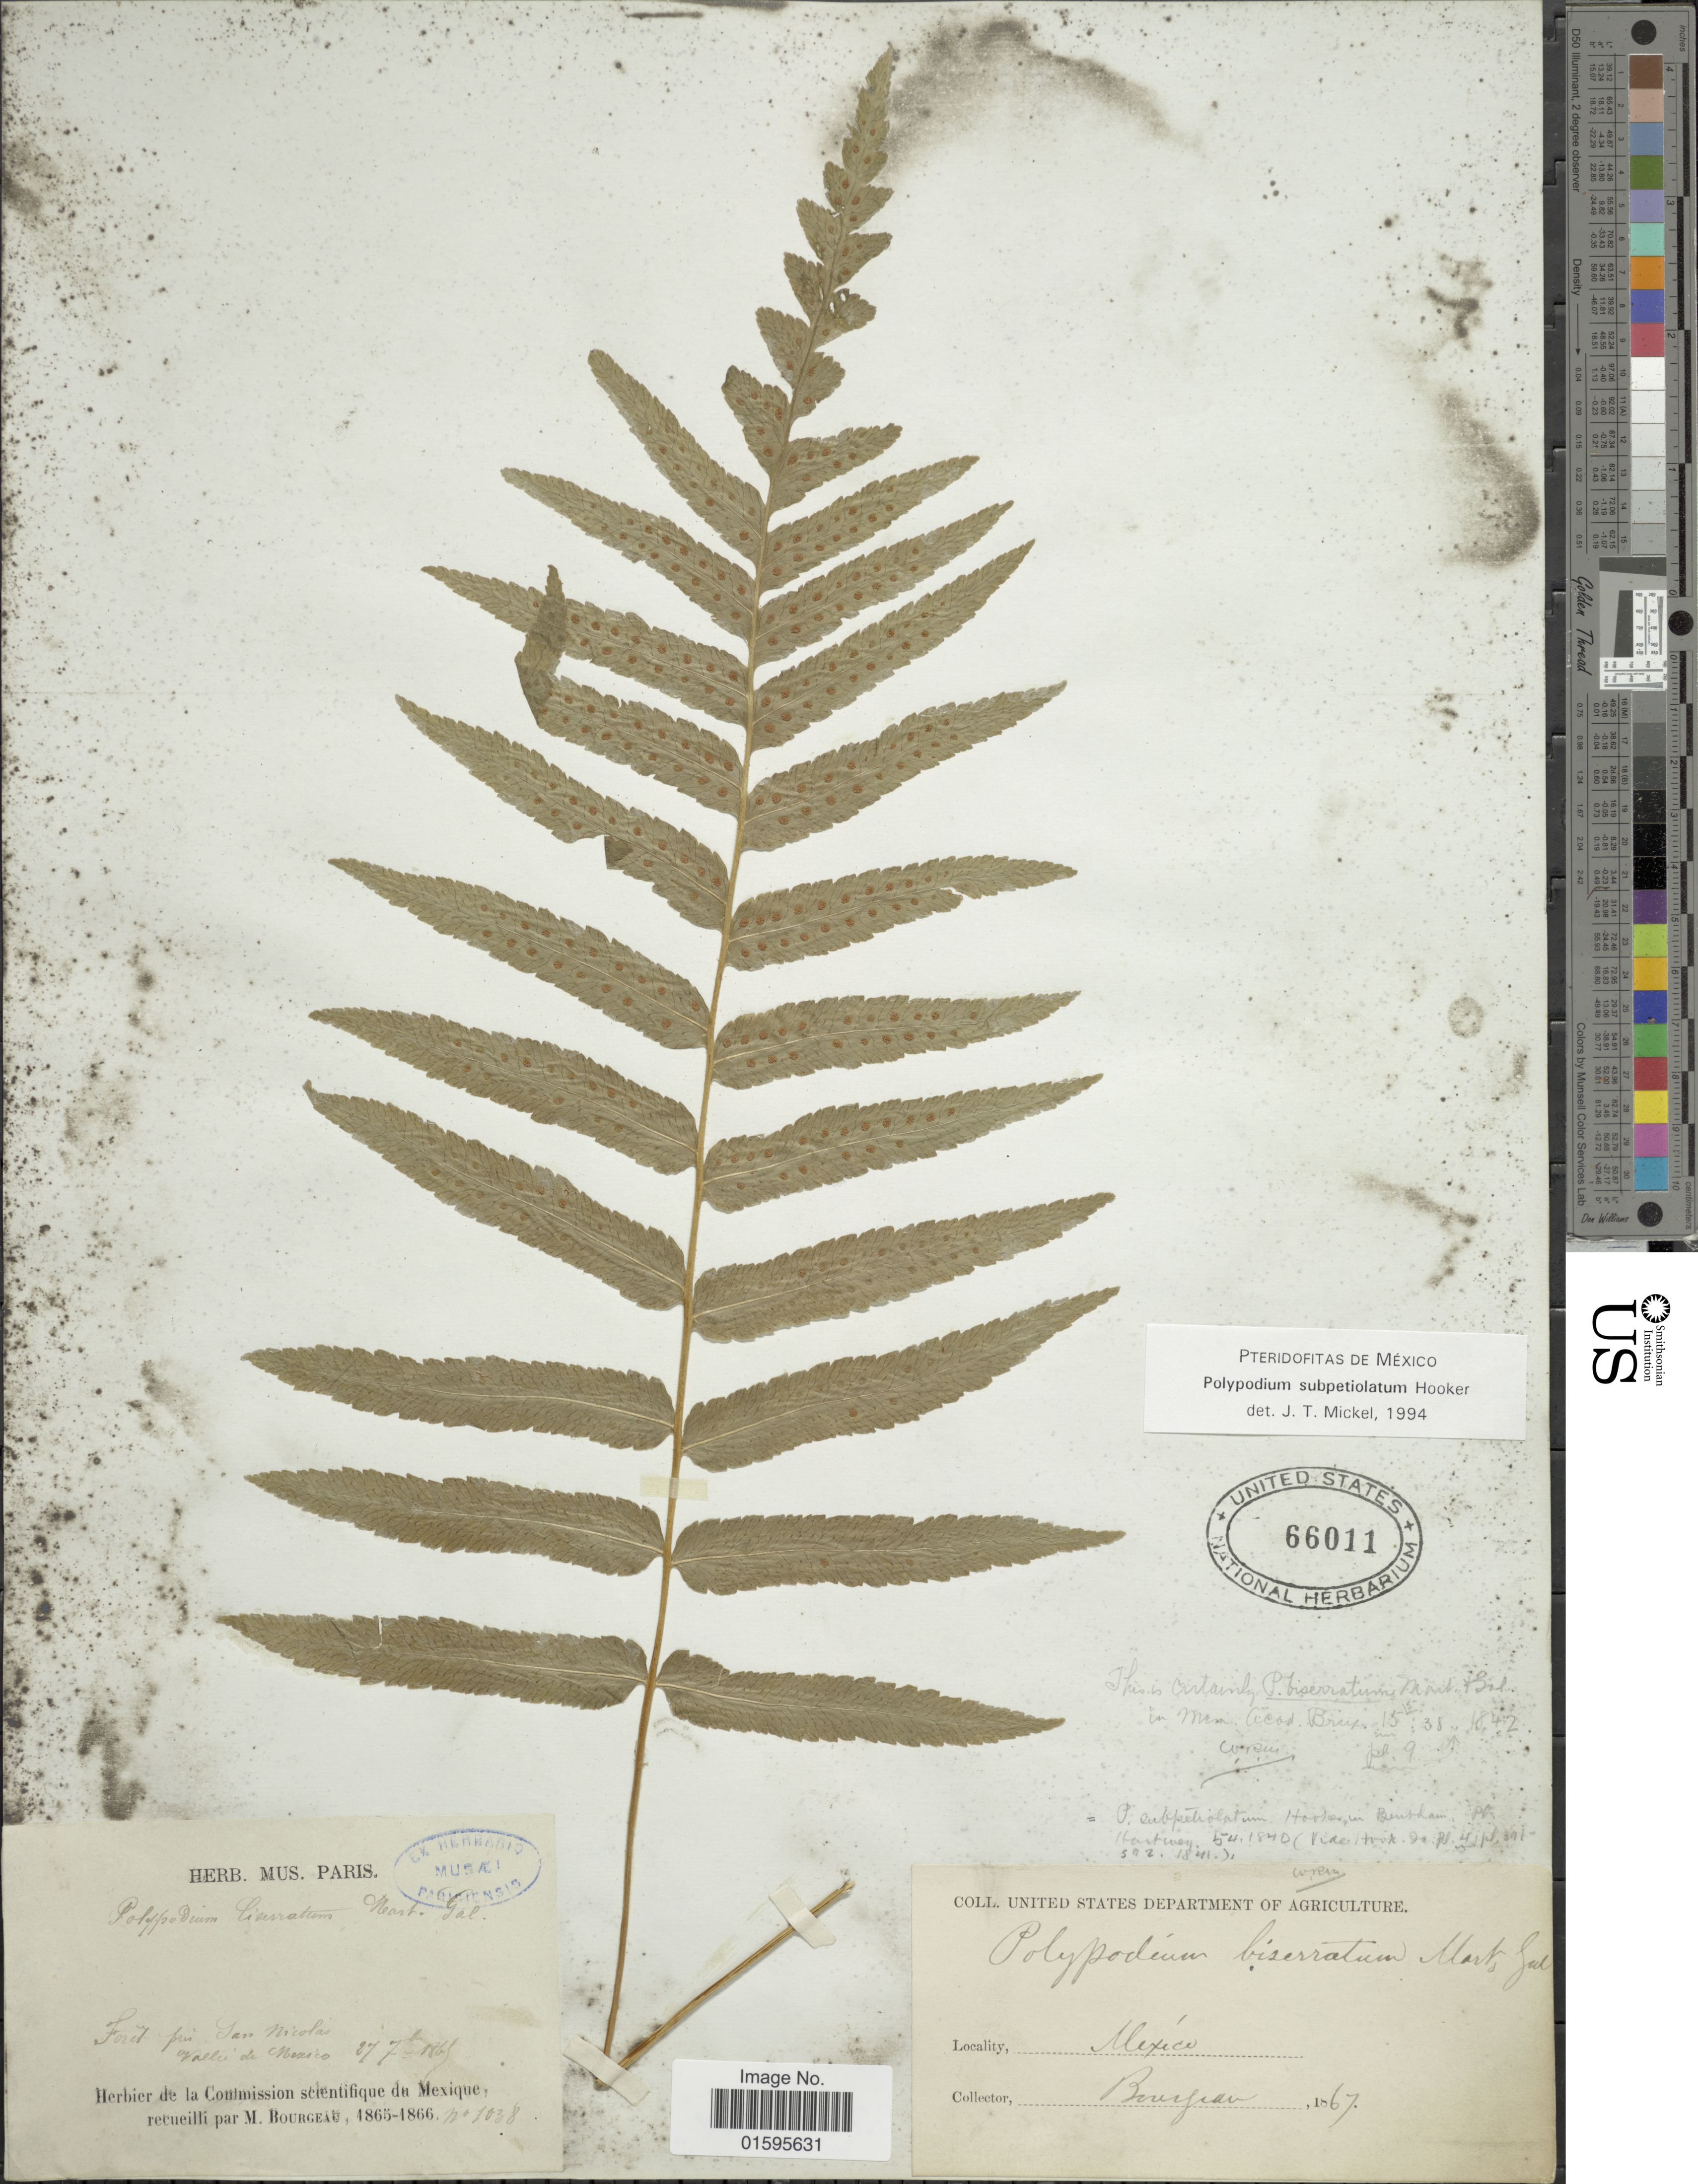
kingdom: Plantae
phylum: Tracheophyta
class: Polypodiopsida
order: Polypodiales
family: Polypodiaceae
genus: Polypodium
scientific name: Polypodium subpetiolatum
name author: Hook.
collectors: -. Bourgeau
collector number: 1038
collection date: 1867-09-27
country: Mexico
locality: Foret pres San Nicolas, Vallei de Mexico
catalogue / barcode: US 66011